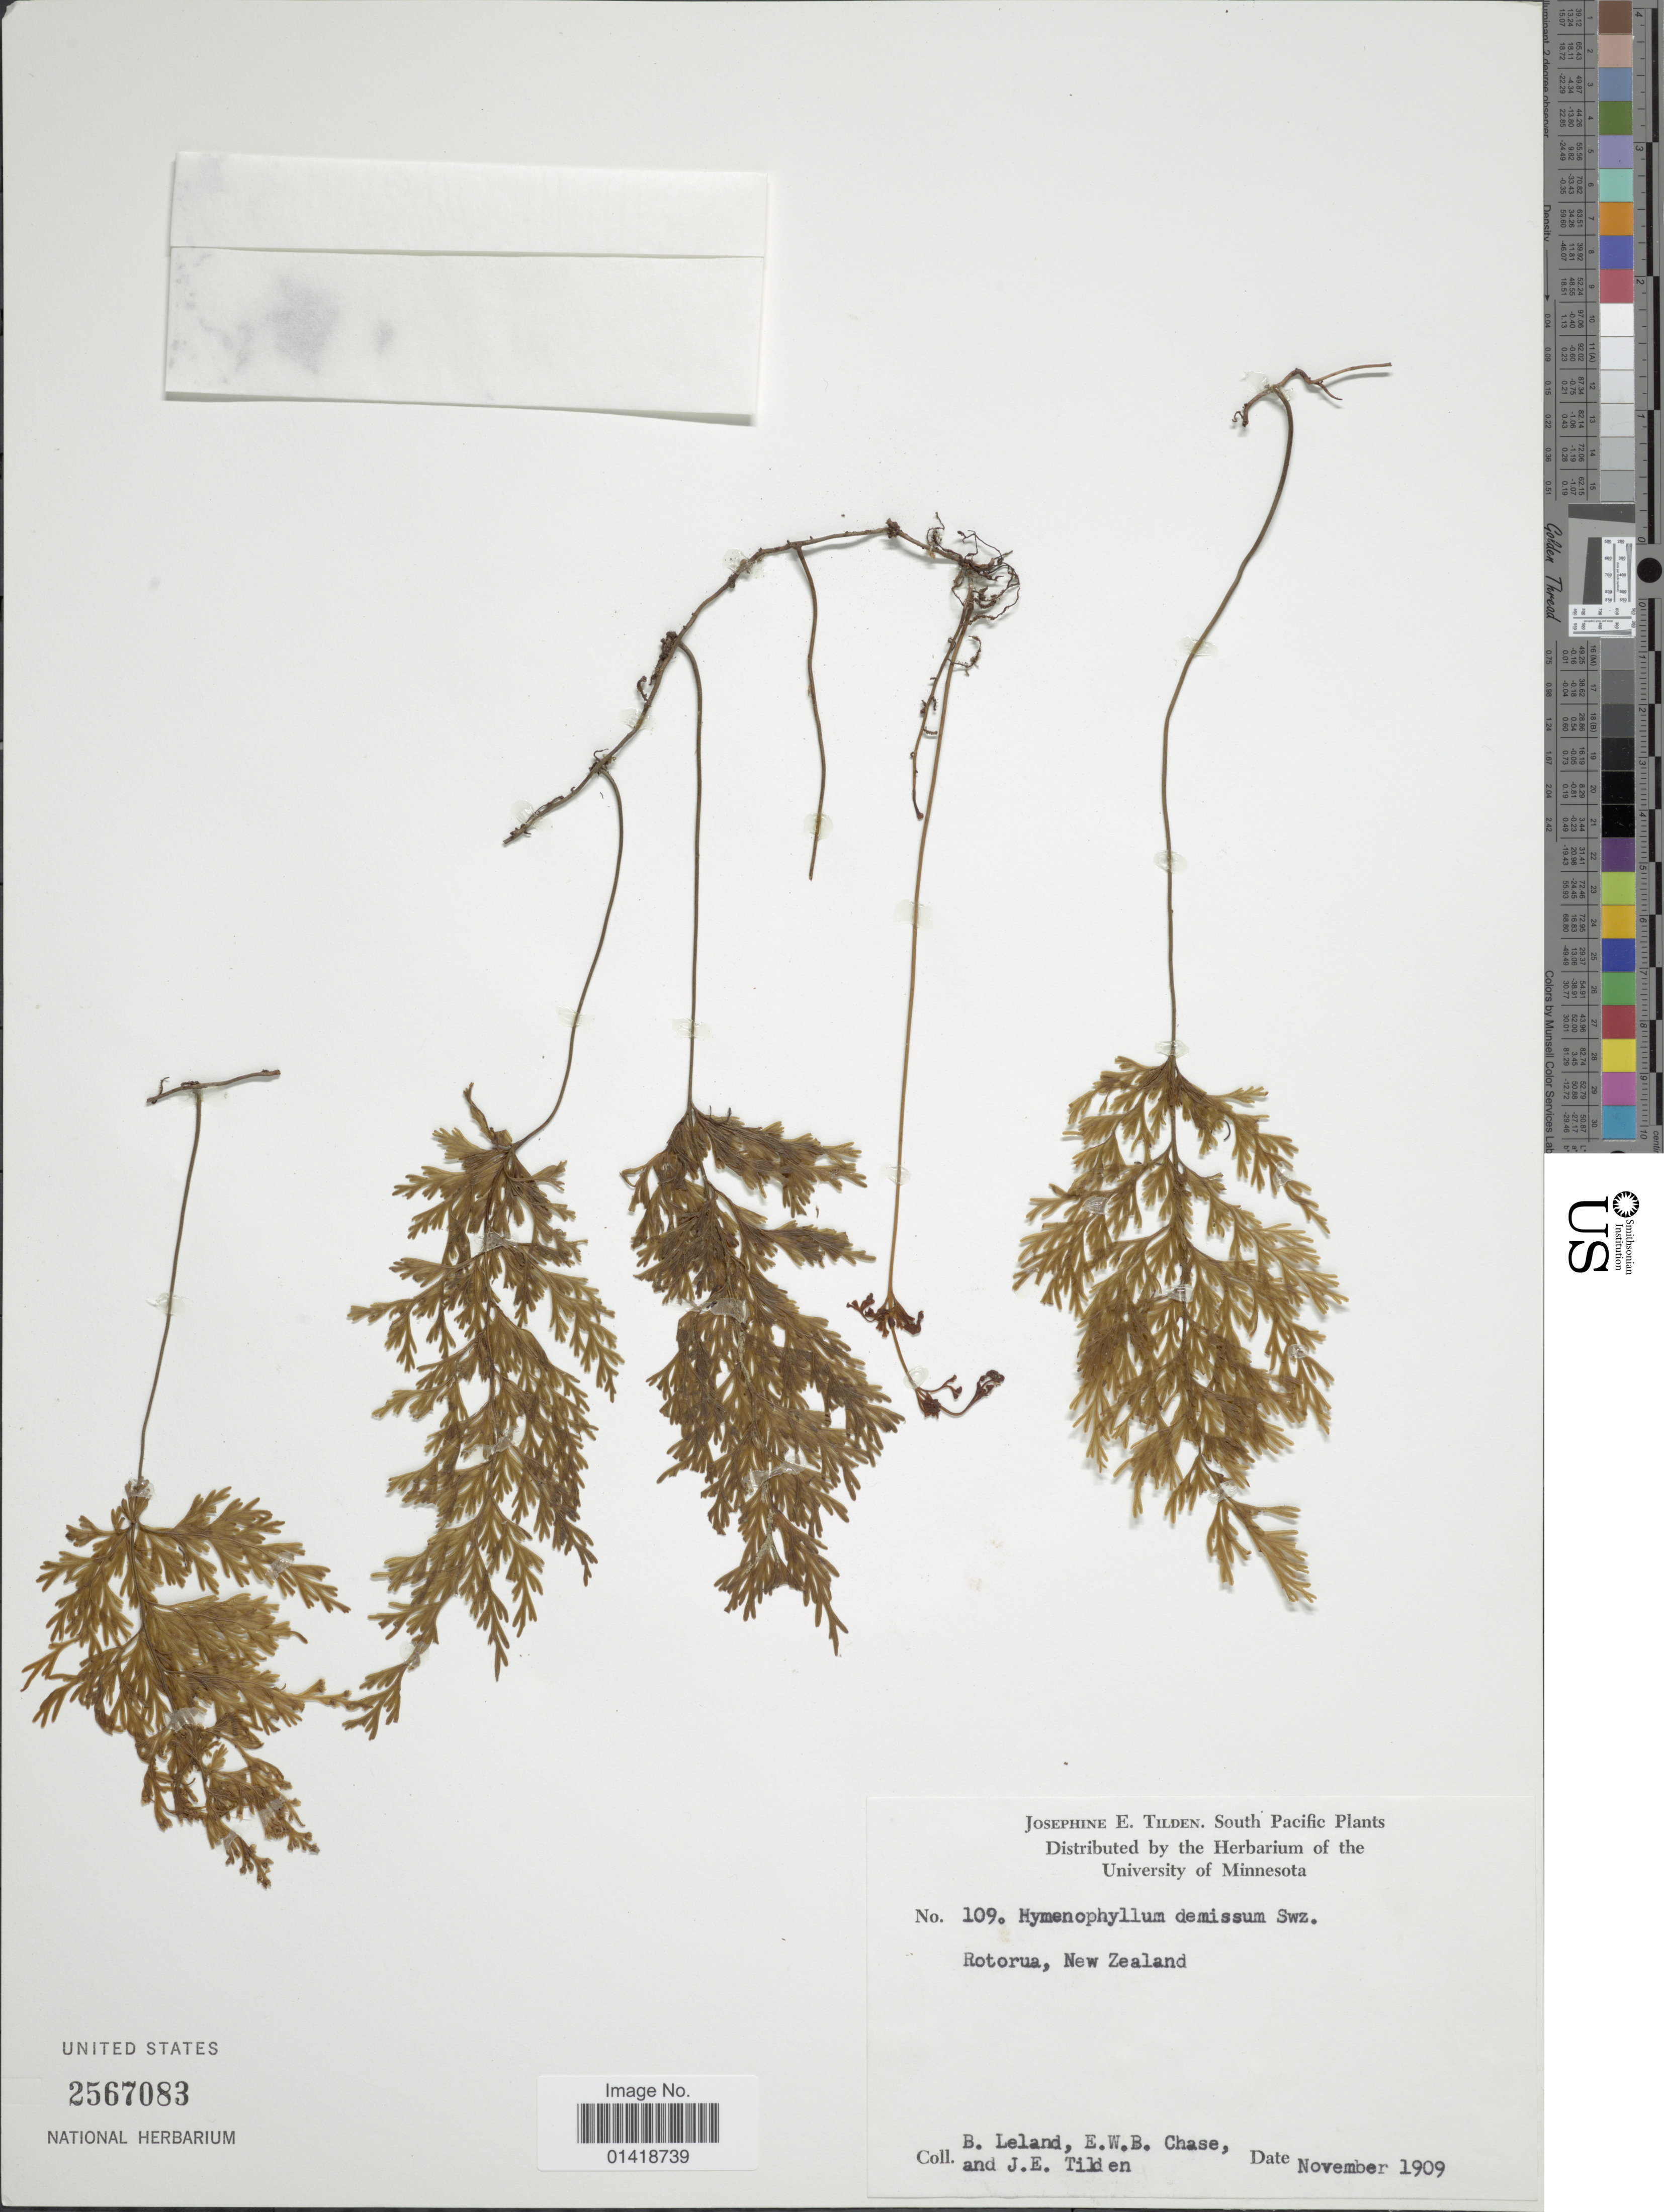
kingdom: Plantae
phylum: Tracheophyta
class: Polypodiopsida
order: Hymenophyllales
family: Hymenophyllaceae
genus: Hymenophyllum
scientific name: Hymenophyllum demissum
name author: Sw.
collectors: B. Leland, E. W. Chase & J. E. Tilden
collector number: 109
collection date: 1909-11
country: New Zealand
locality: South Pacific. Rotorua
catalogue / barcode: US 2567083